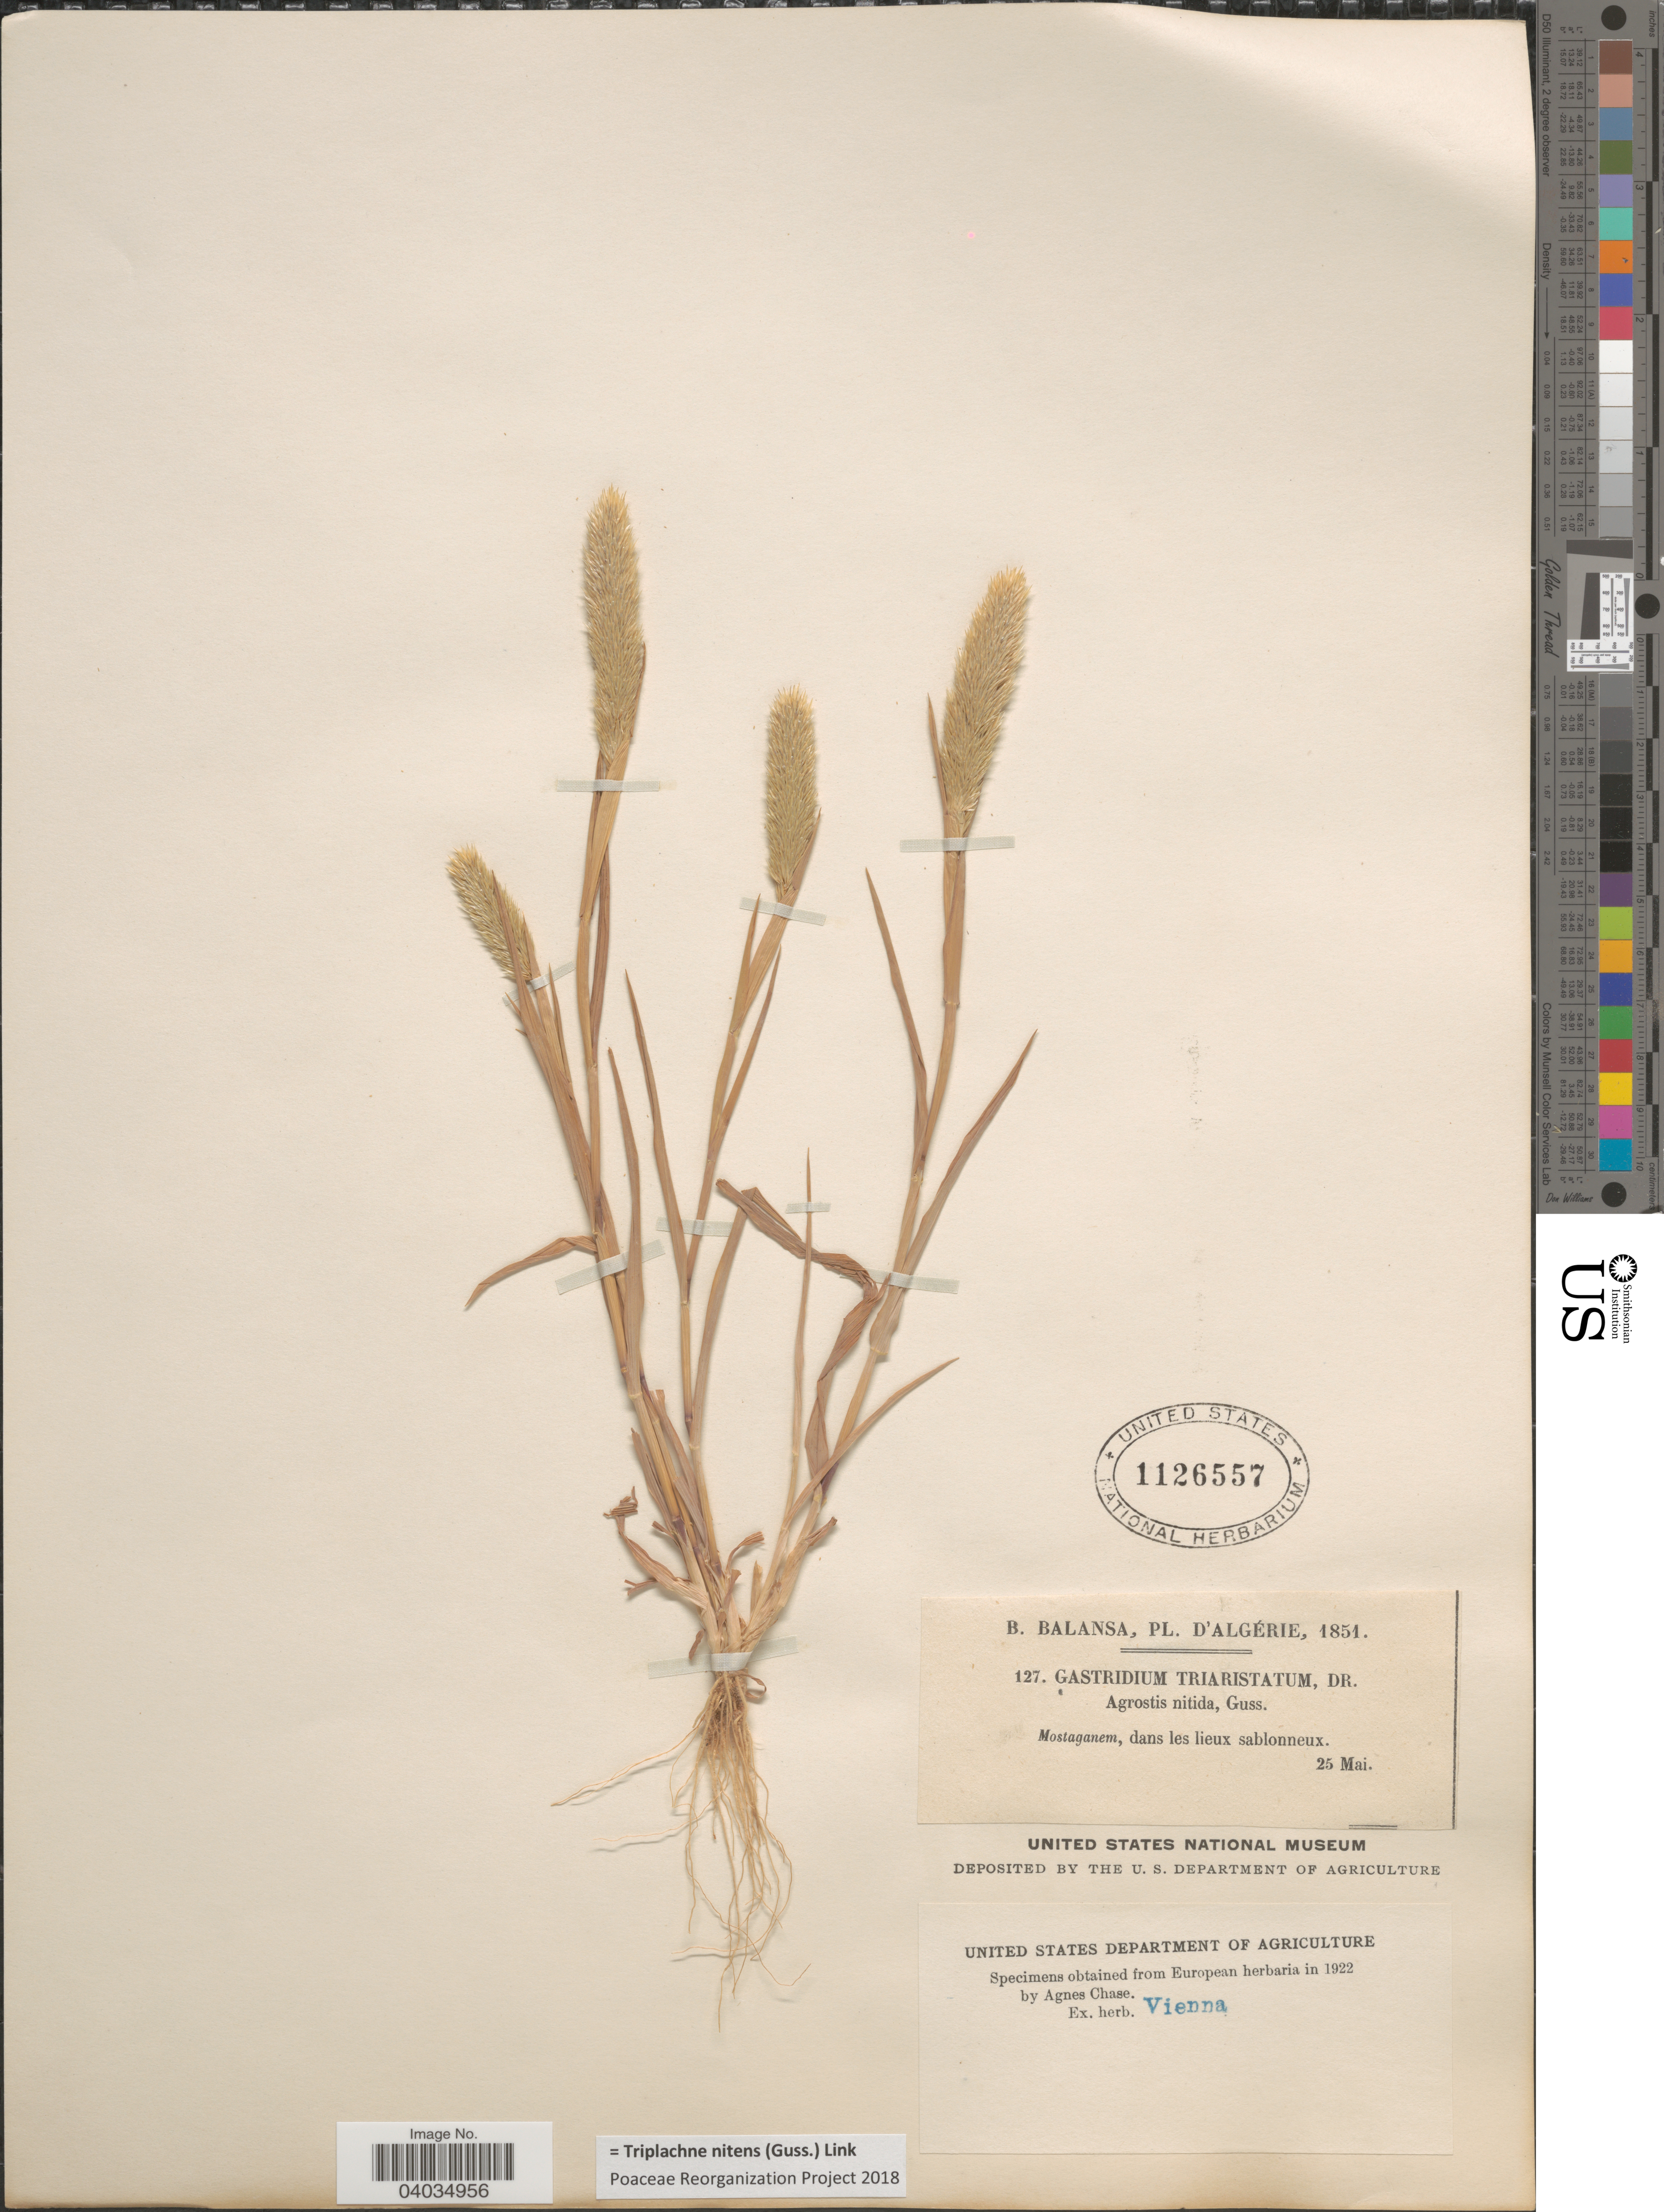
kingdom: Plantae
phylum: Tracheophyta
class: Liliopsida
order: Poales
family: Poaceae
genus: Triplachne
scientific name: Triplachne nitens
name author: (Gussone) Link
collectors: B. Balansa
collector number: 127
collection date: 1851-05-25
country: Algeria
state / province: Mostaganem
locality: Mostaganem, dans les lieux sablonneux.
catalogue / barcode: US 1126557